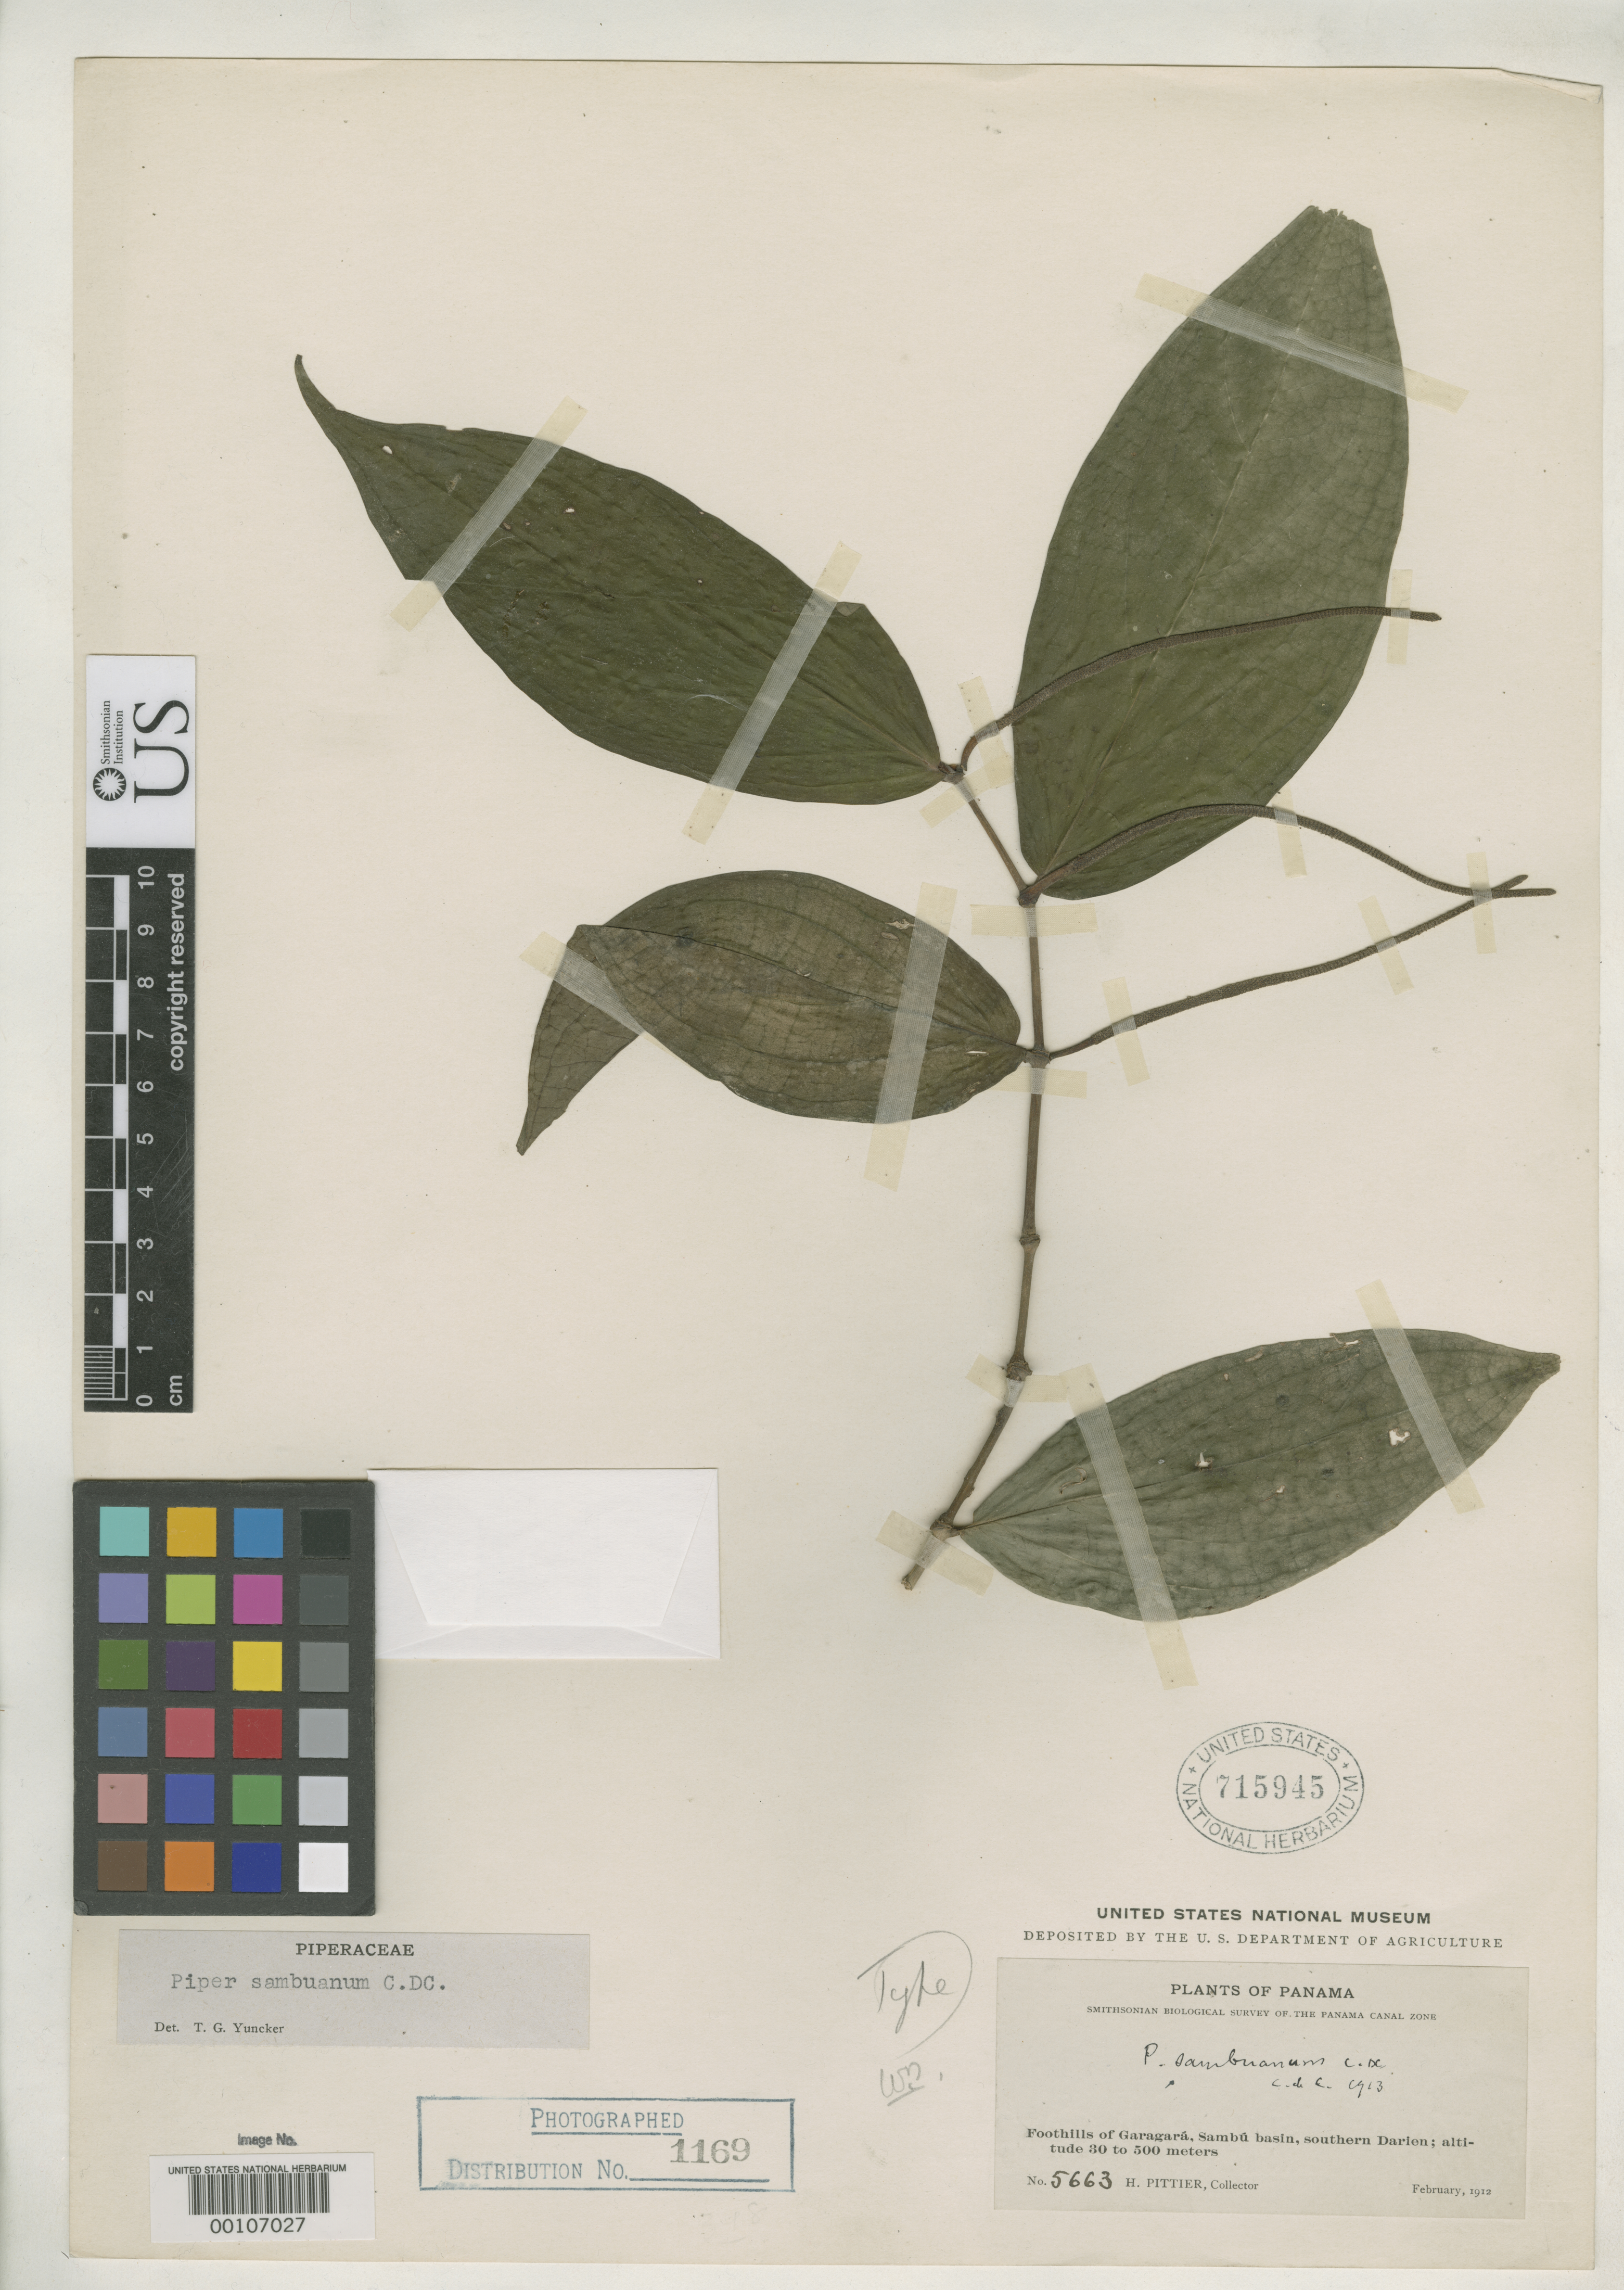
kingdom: Plantae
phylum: Tracheophyta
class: Magnoliopsida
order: Piperales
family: Piperaceae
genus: Piper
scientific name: Piper sambuanum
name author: C. DC.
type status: Holotype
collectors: H. F. Pittier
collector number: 5663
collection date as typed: Feb 1912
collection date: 1912-02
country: Panama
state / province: Darién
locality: Garagara, Sambu Basin.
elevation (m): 30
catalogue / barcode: US 715945